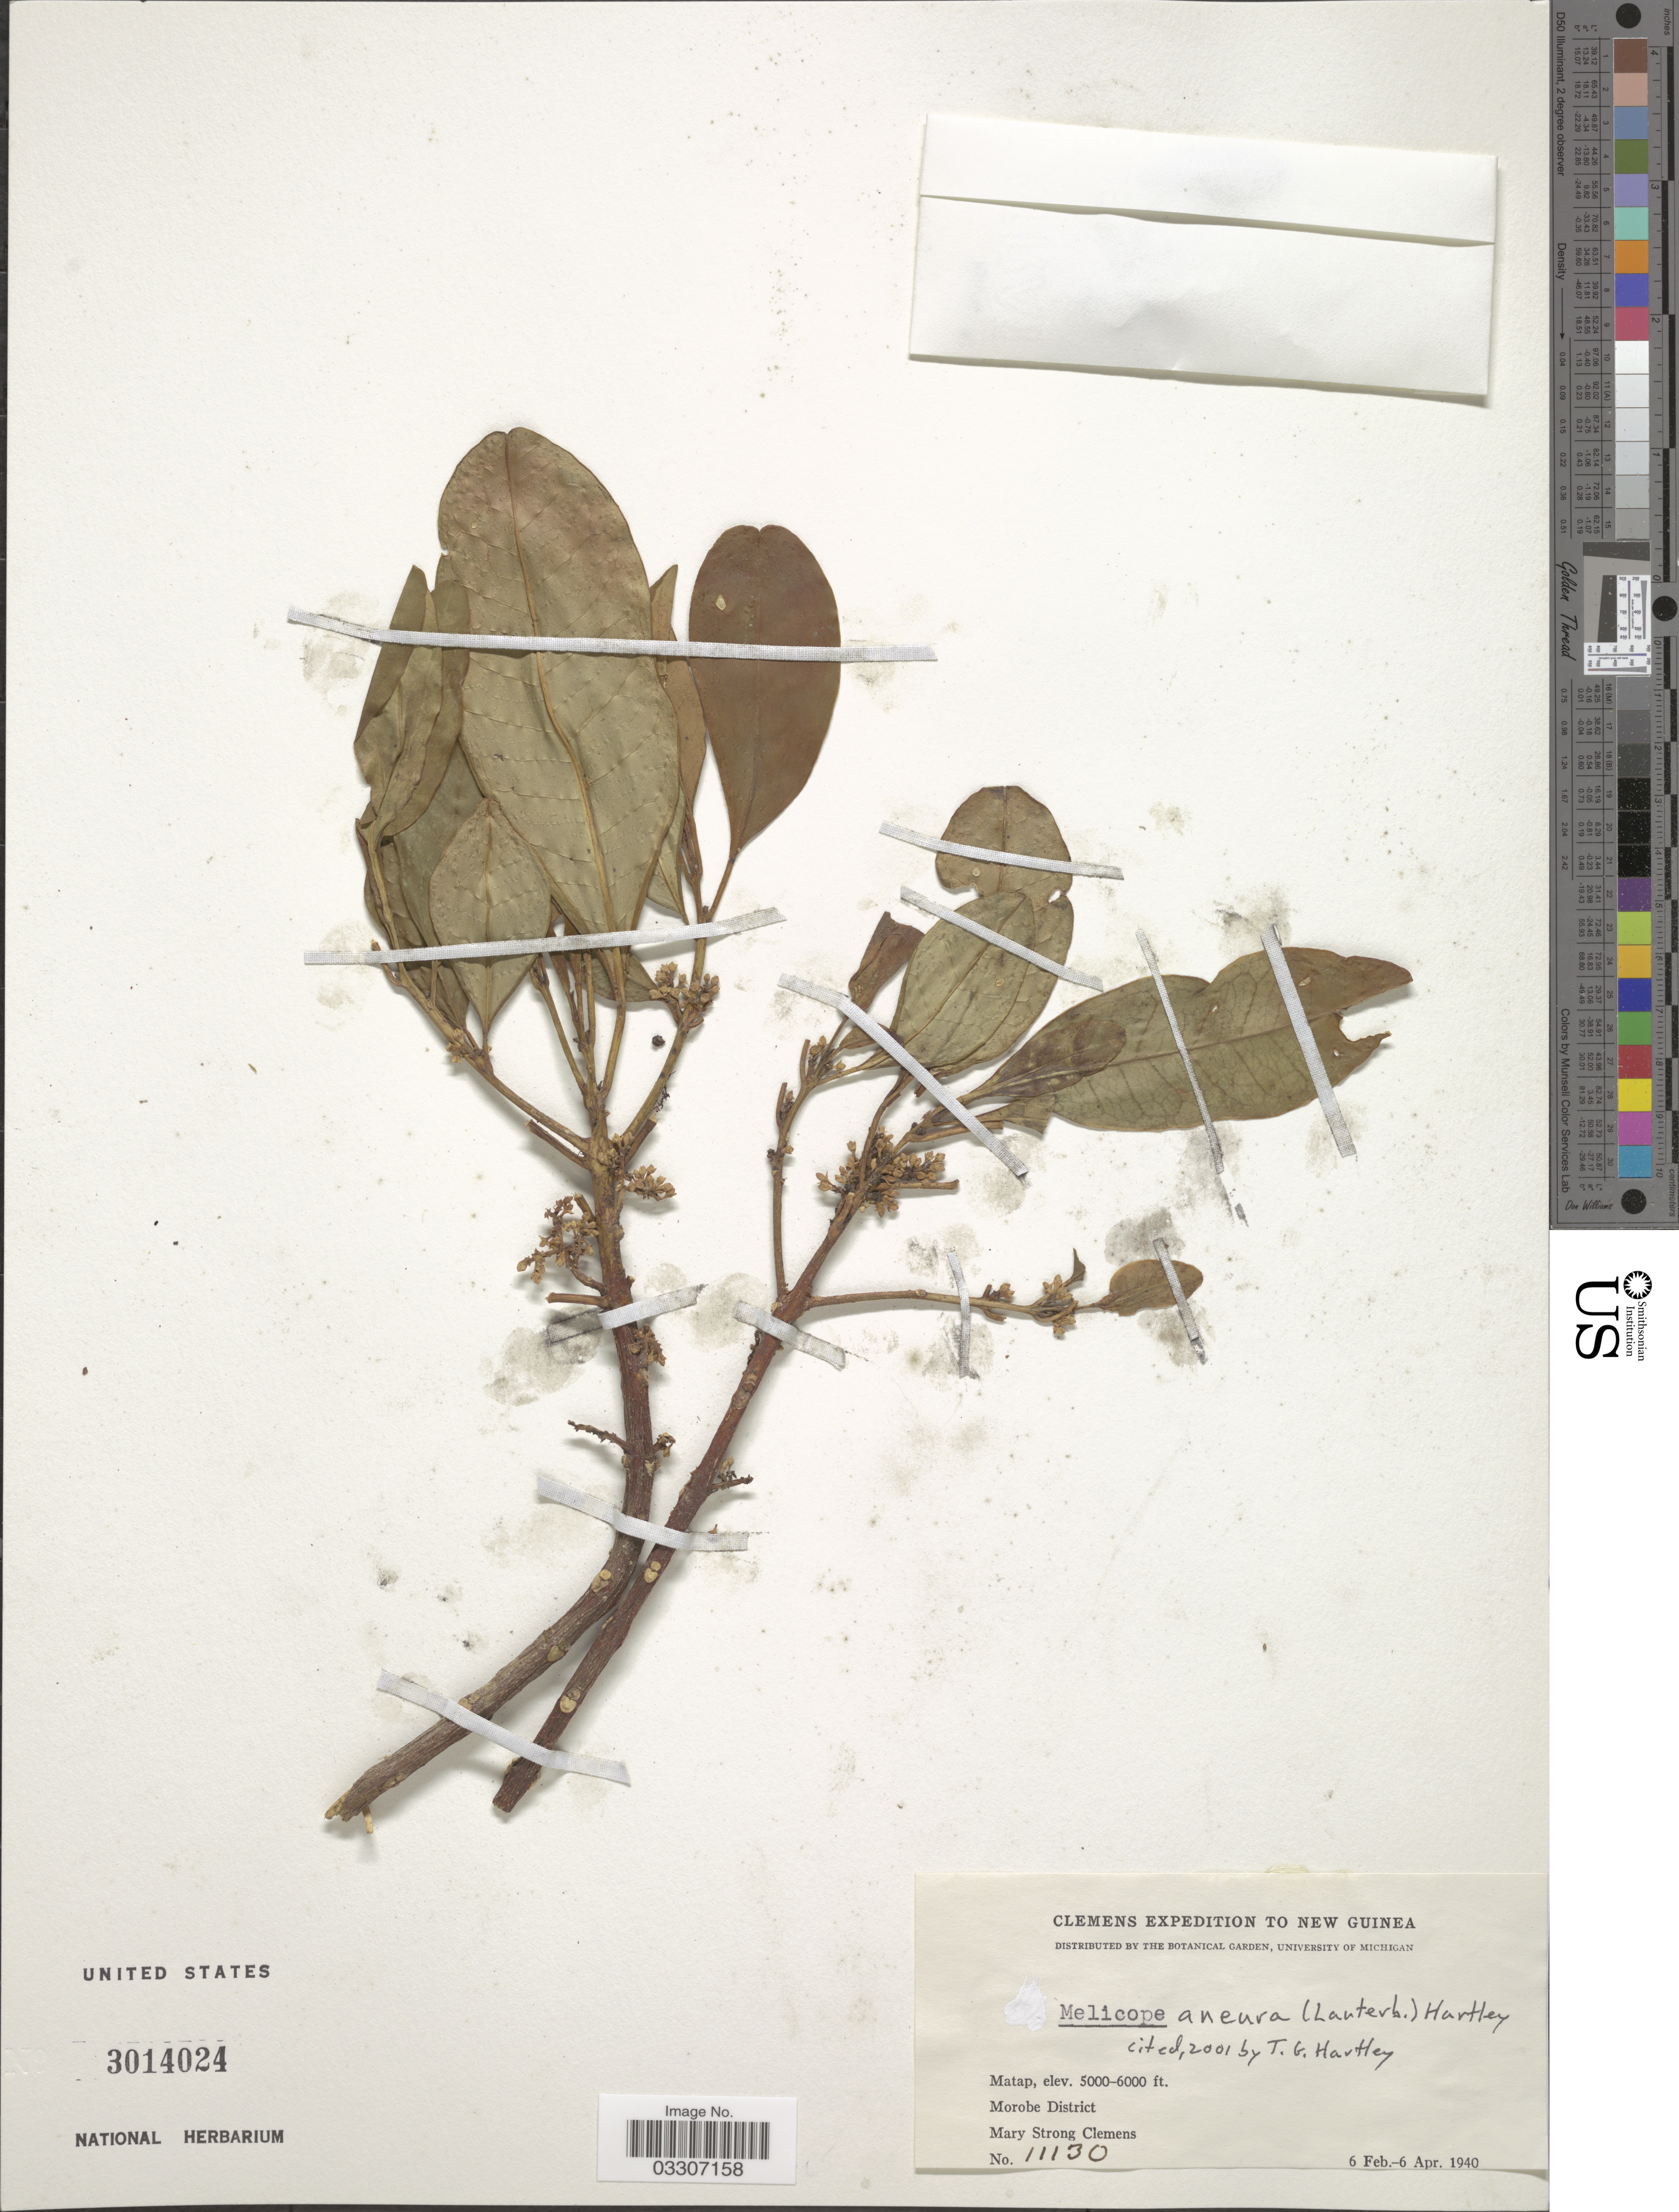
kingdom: Plantae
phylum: Tracheophyta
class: Magnoliopsida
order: Sapindales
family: Rutaceae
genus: Melicope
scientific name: Melicope aneura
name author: (Lauterb.) T.G. Hartley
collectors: M. S. Clemens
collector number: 11130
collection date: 1940-02-06/1940-04-06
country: Papua New Guinea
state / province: Morobe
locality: New Guinea. Matap. Morobe District.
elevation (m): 1524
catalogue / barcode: US 3014024